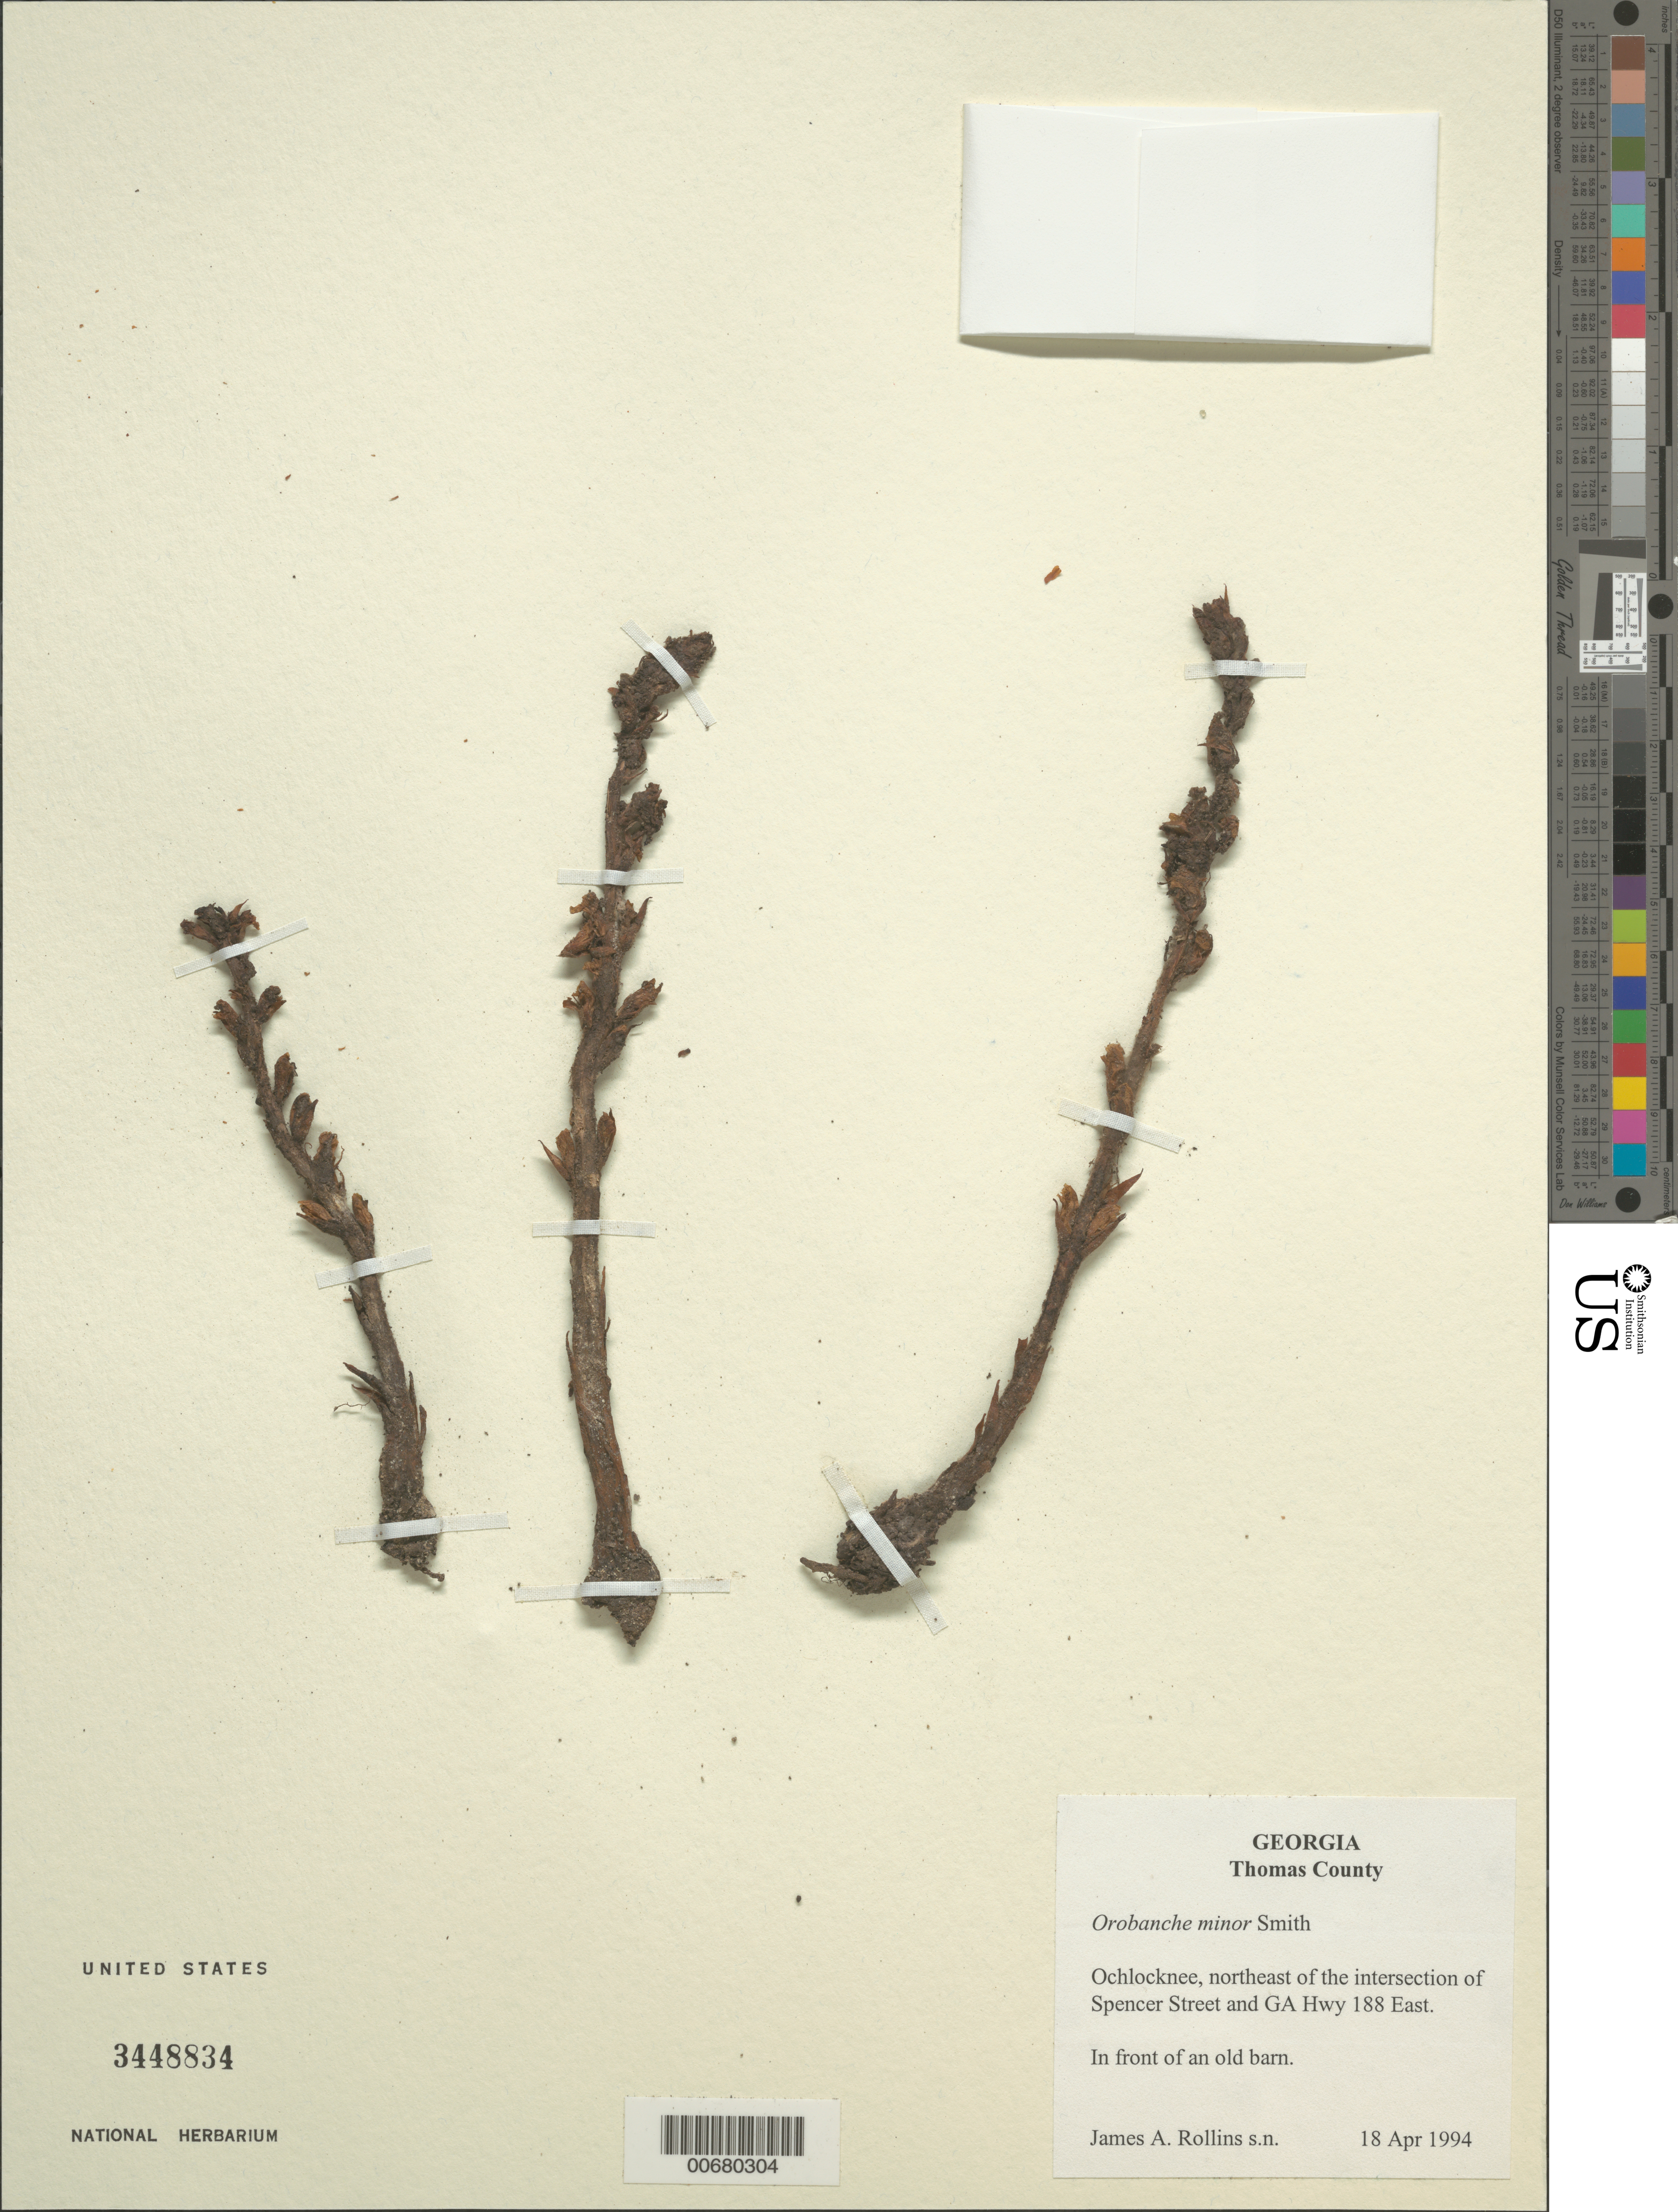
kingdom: Plantae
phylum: Tracheophyta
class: Magnoliopsida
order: Lamiales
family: Orobanchaceae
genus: Orobanche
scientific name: Orobanche minor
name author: Sm.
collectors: J. A. Rollins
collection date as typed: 18 Apr 1994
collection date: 1994-04-18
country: United States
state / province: Georgia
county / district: Thomas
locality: Ochlocknee, NE of the intersection of Spencer Street and GA Hwy 188 East.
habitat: In front of an old barn.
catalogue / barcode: US 3448834